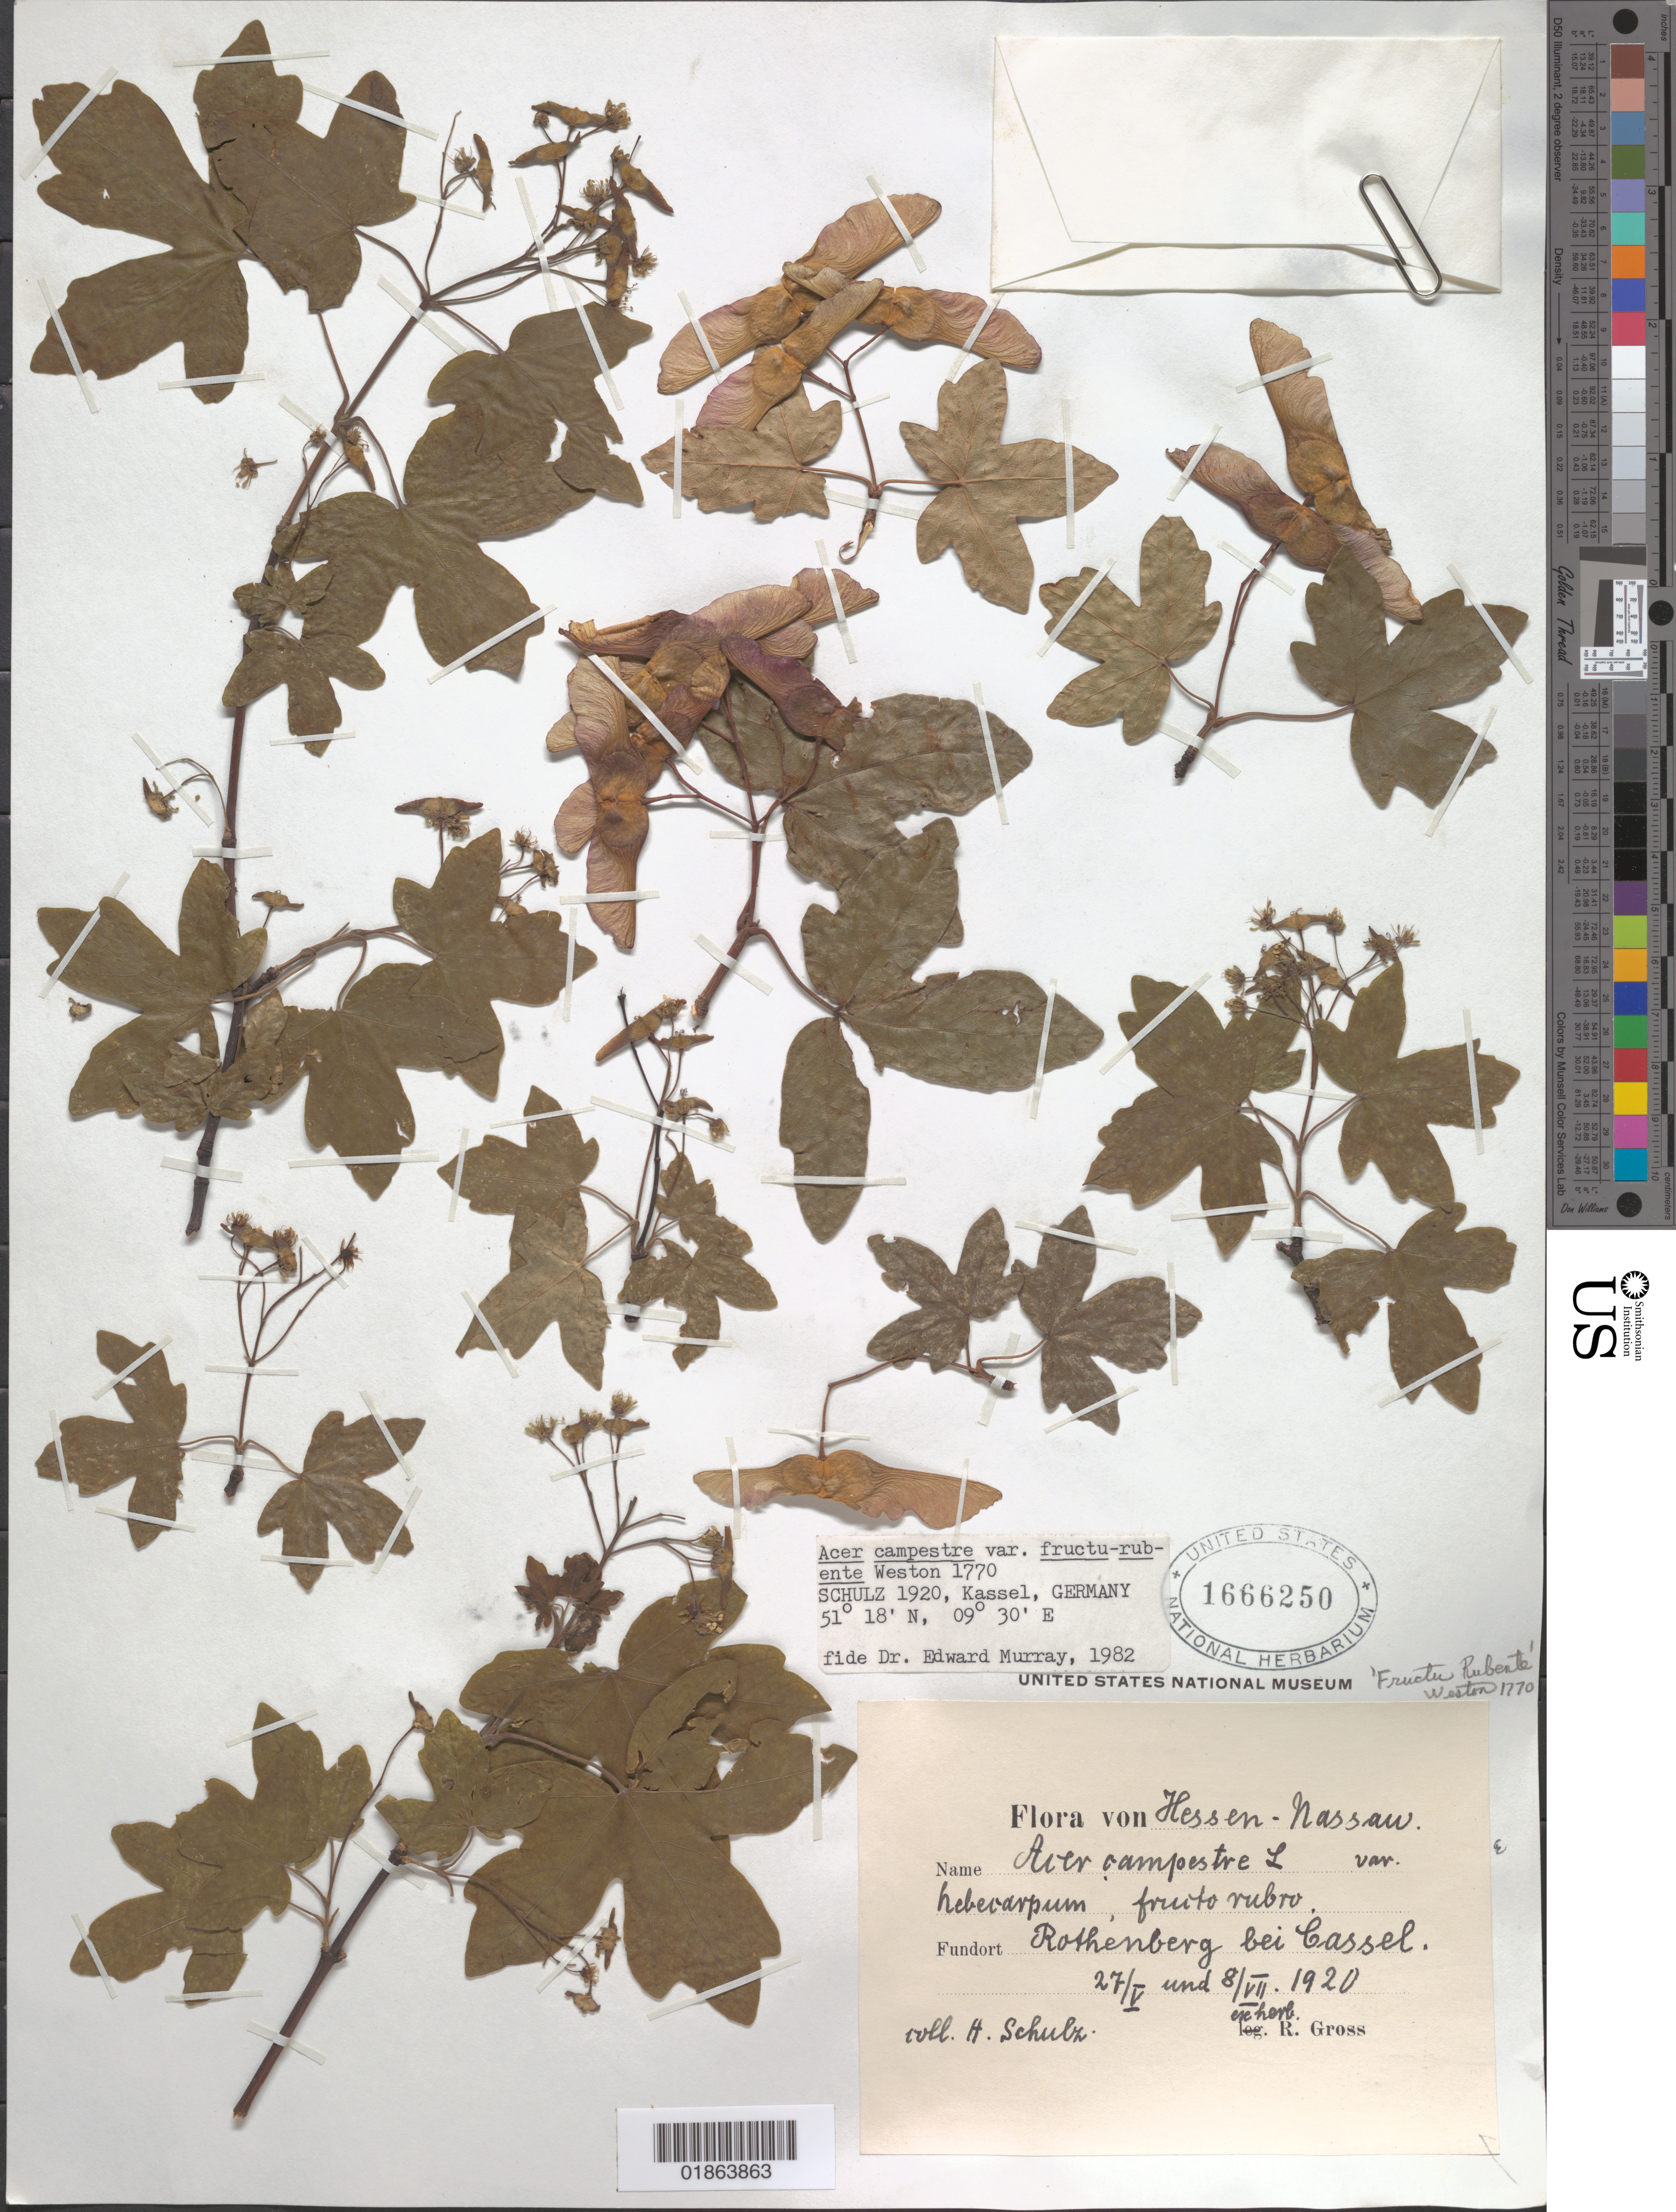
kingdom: Plantae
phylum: Tracheophyta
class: Magnoliopsida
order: Sapindales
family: Sapindaceae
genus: Acer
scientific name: Acer campestre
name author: L.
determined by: Murray, Edward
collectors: H. Schulz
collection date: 1920-05-27,1920-07-08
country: Germany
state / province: Hesse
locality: Rothenberg bei Cassel [Kassel]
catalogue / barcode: US 1666250